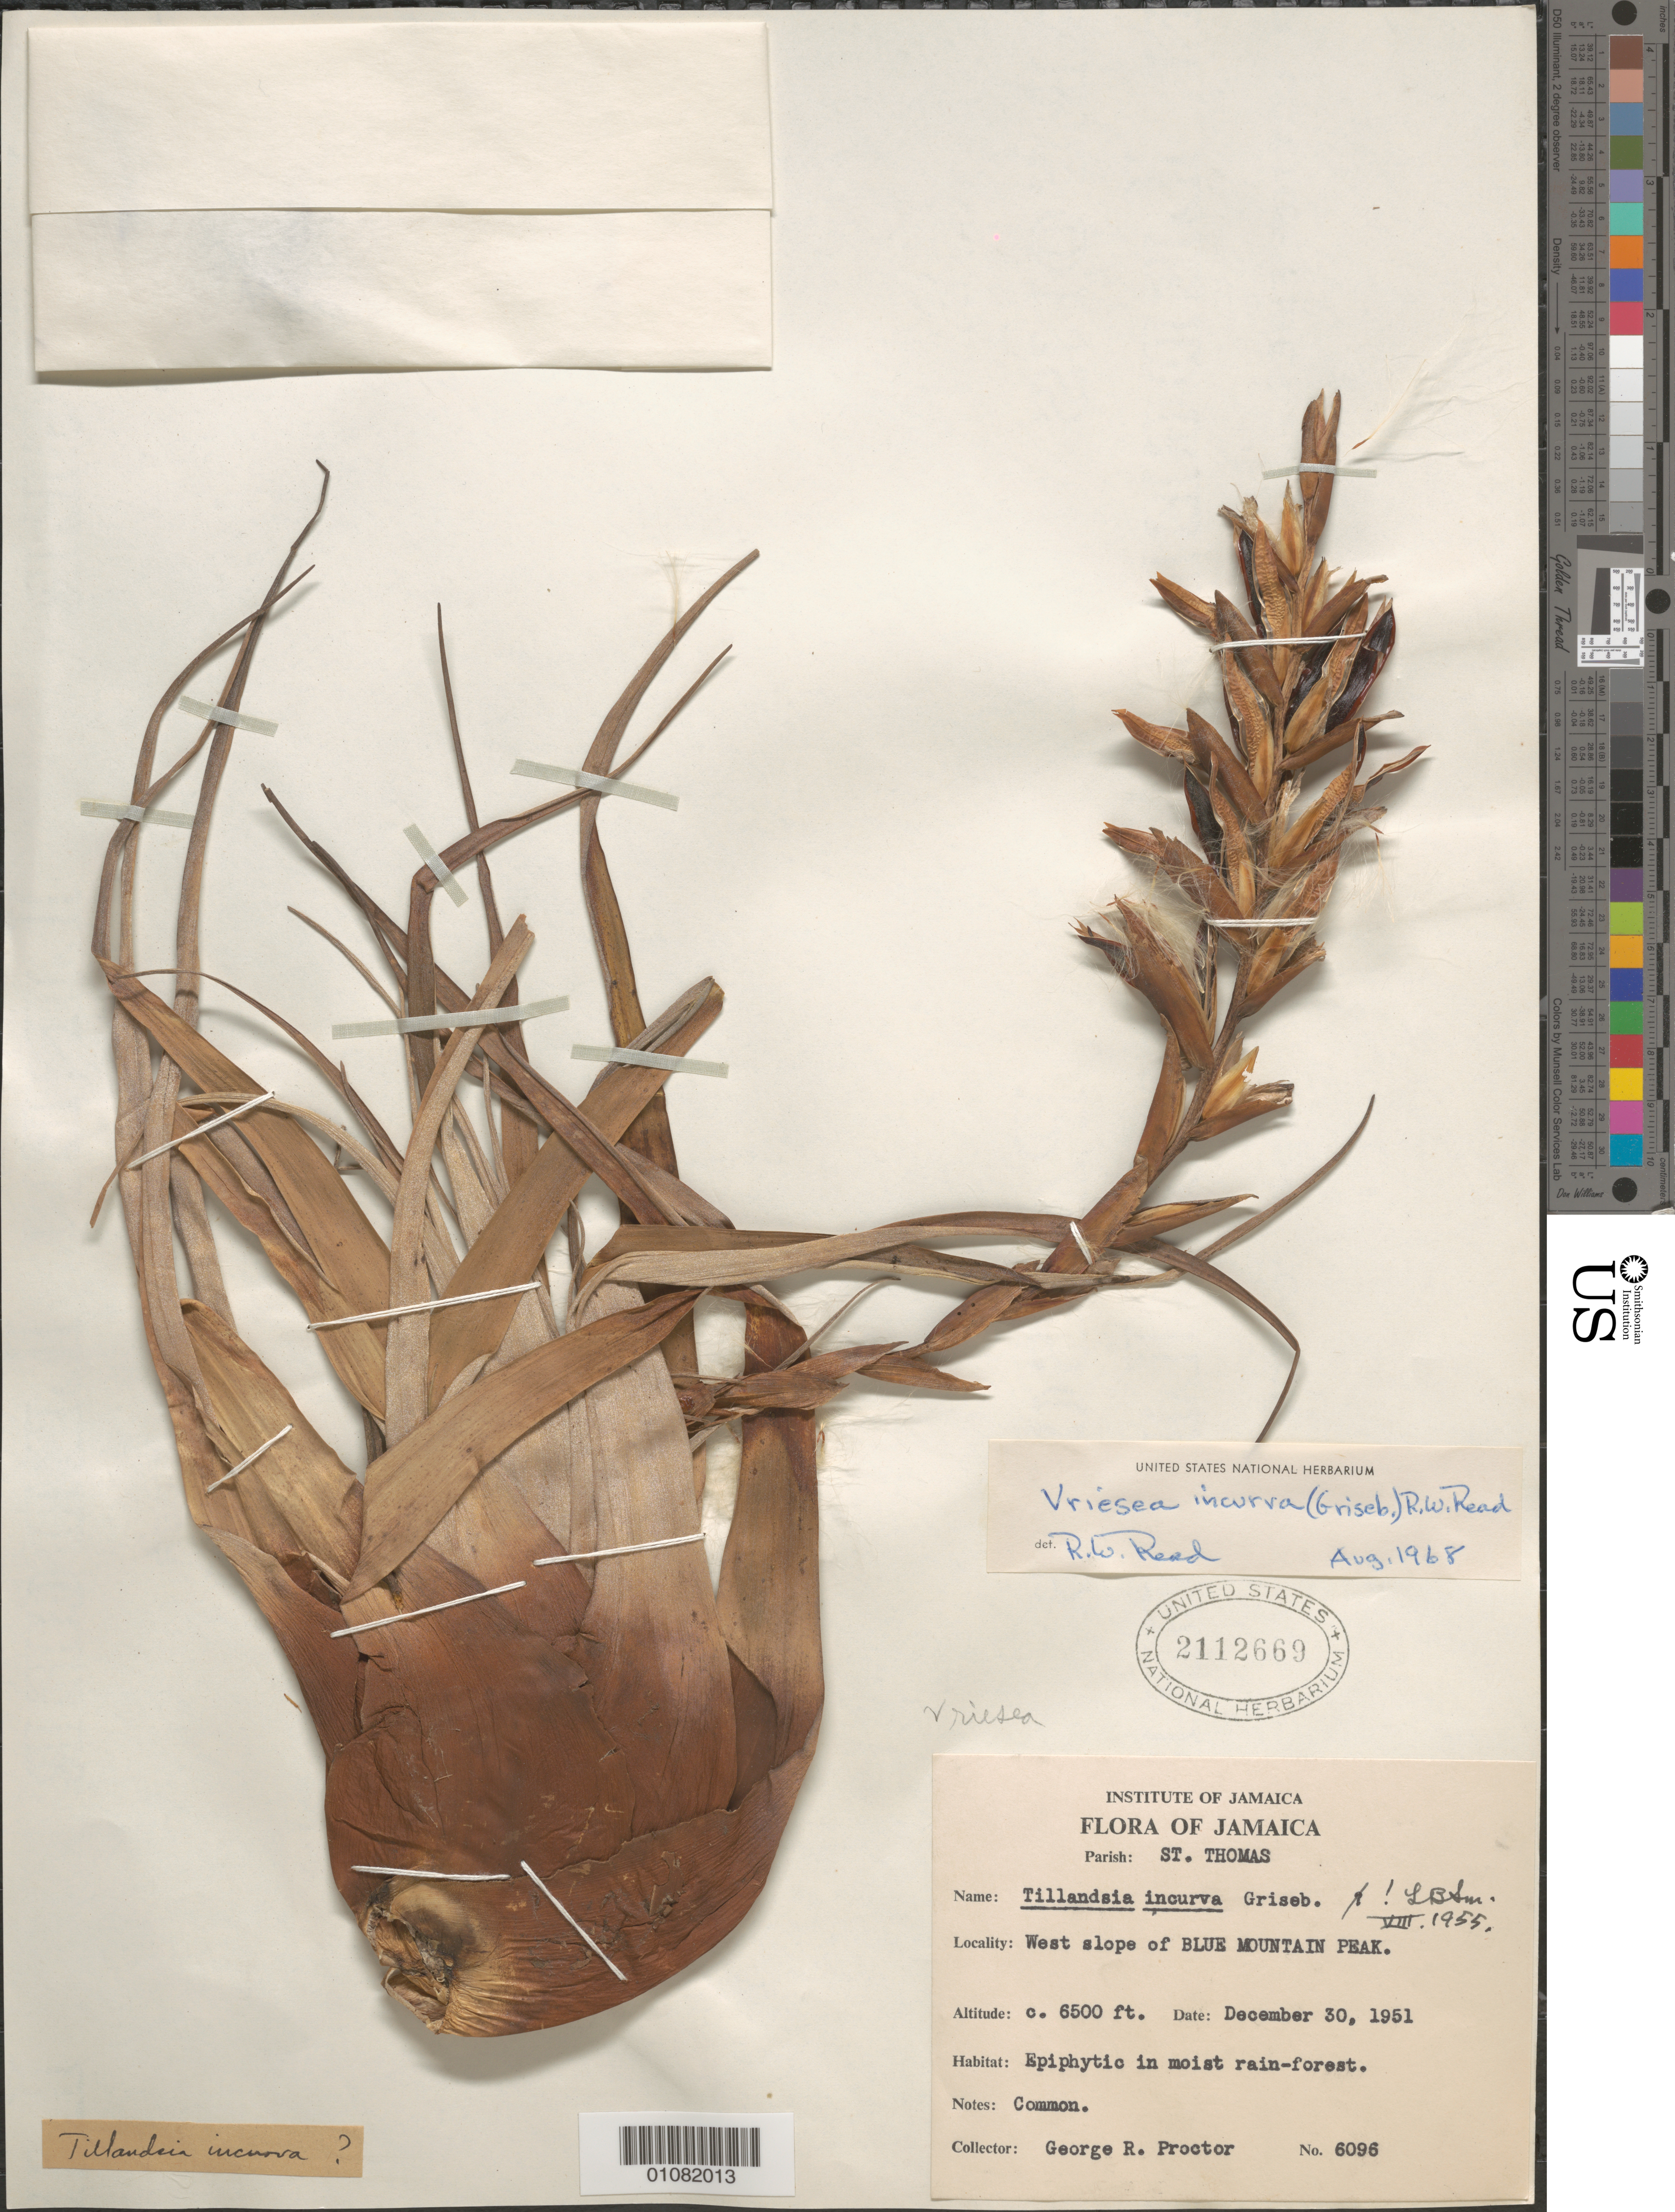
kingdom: Plantae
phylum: Tracheophyta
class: Liliopsida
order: Poales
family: Bromeliaceae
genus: Tillandsia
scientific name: Tillandsia incurva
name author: Griseb.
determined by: Kessous, Igor M.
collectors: G. R. Proctor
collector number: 6096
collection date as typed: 30 Dec 1951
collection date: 1951-12-30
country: Jamaica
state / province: Saint Thomas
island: Jamaica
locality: W slope of Blue Mountain Peak.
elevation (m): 1981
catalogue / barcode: US 2112669